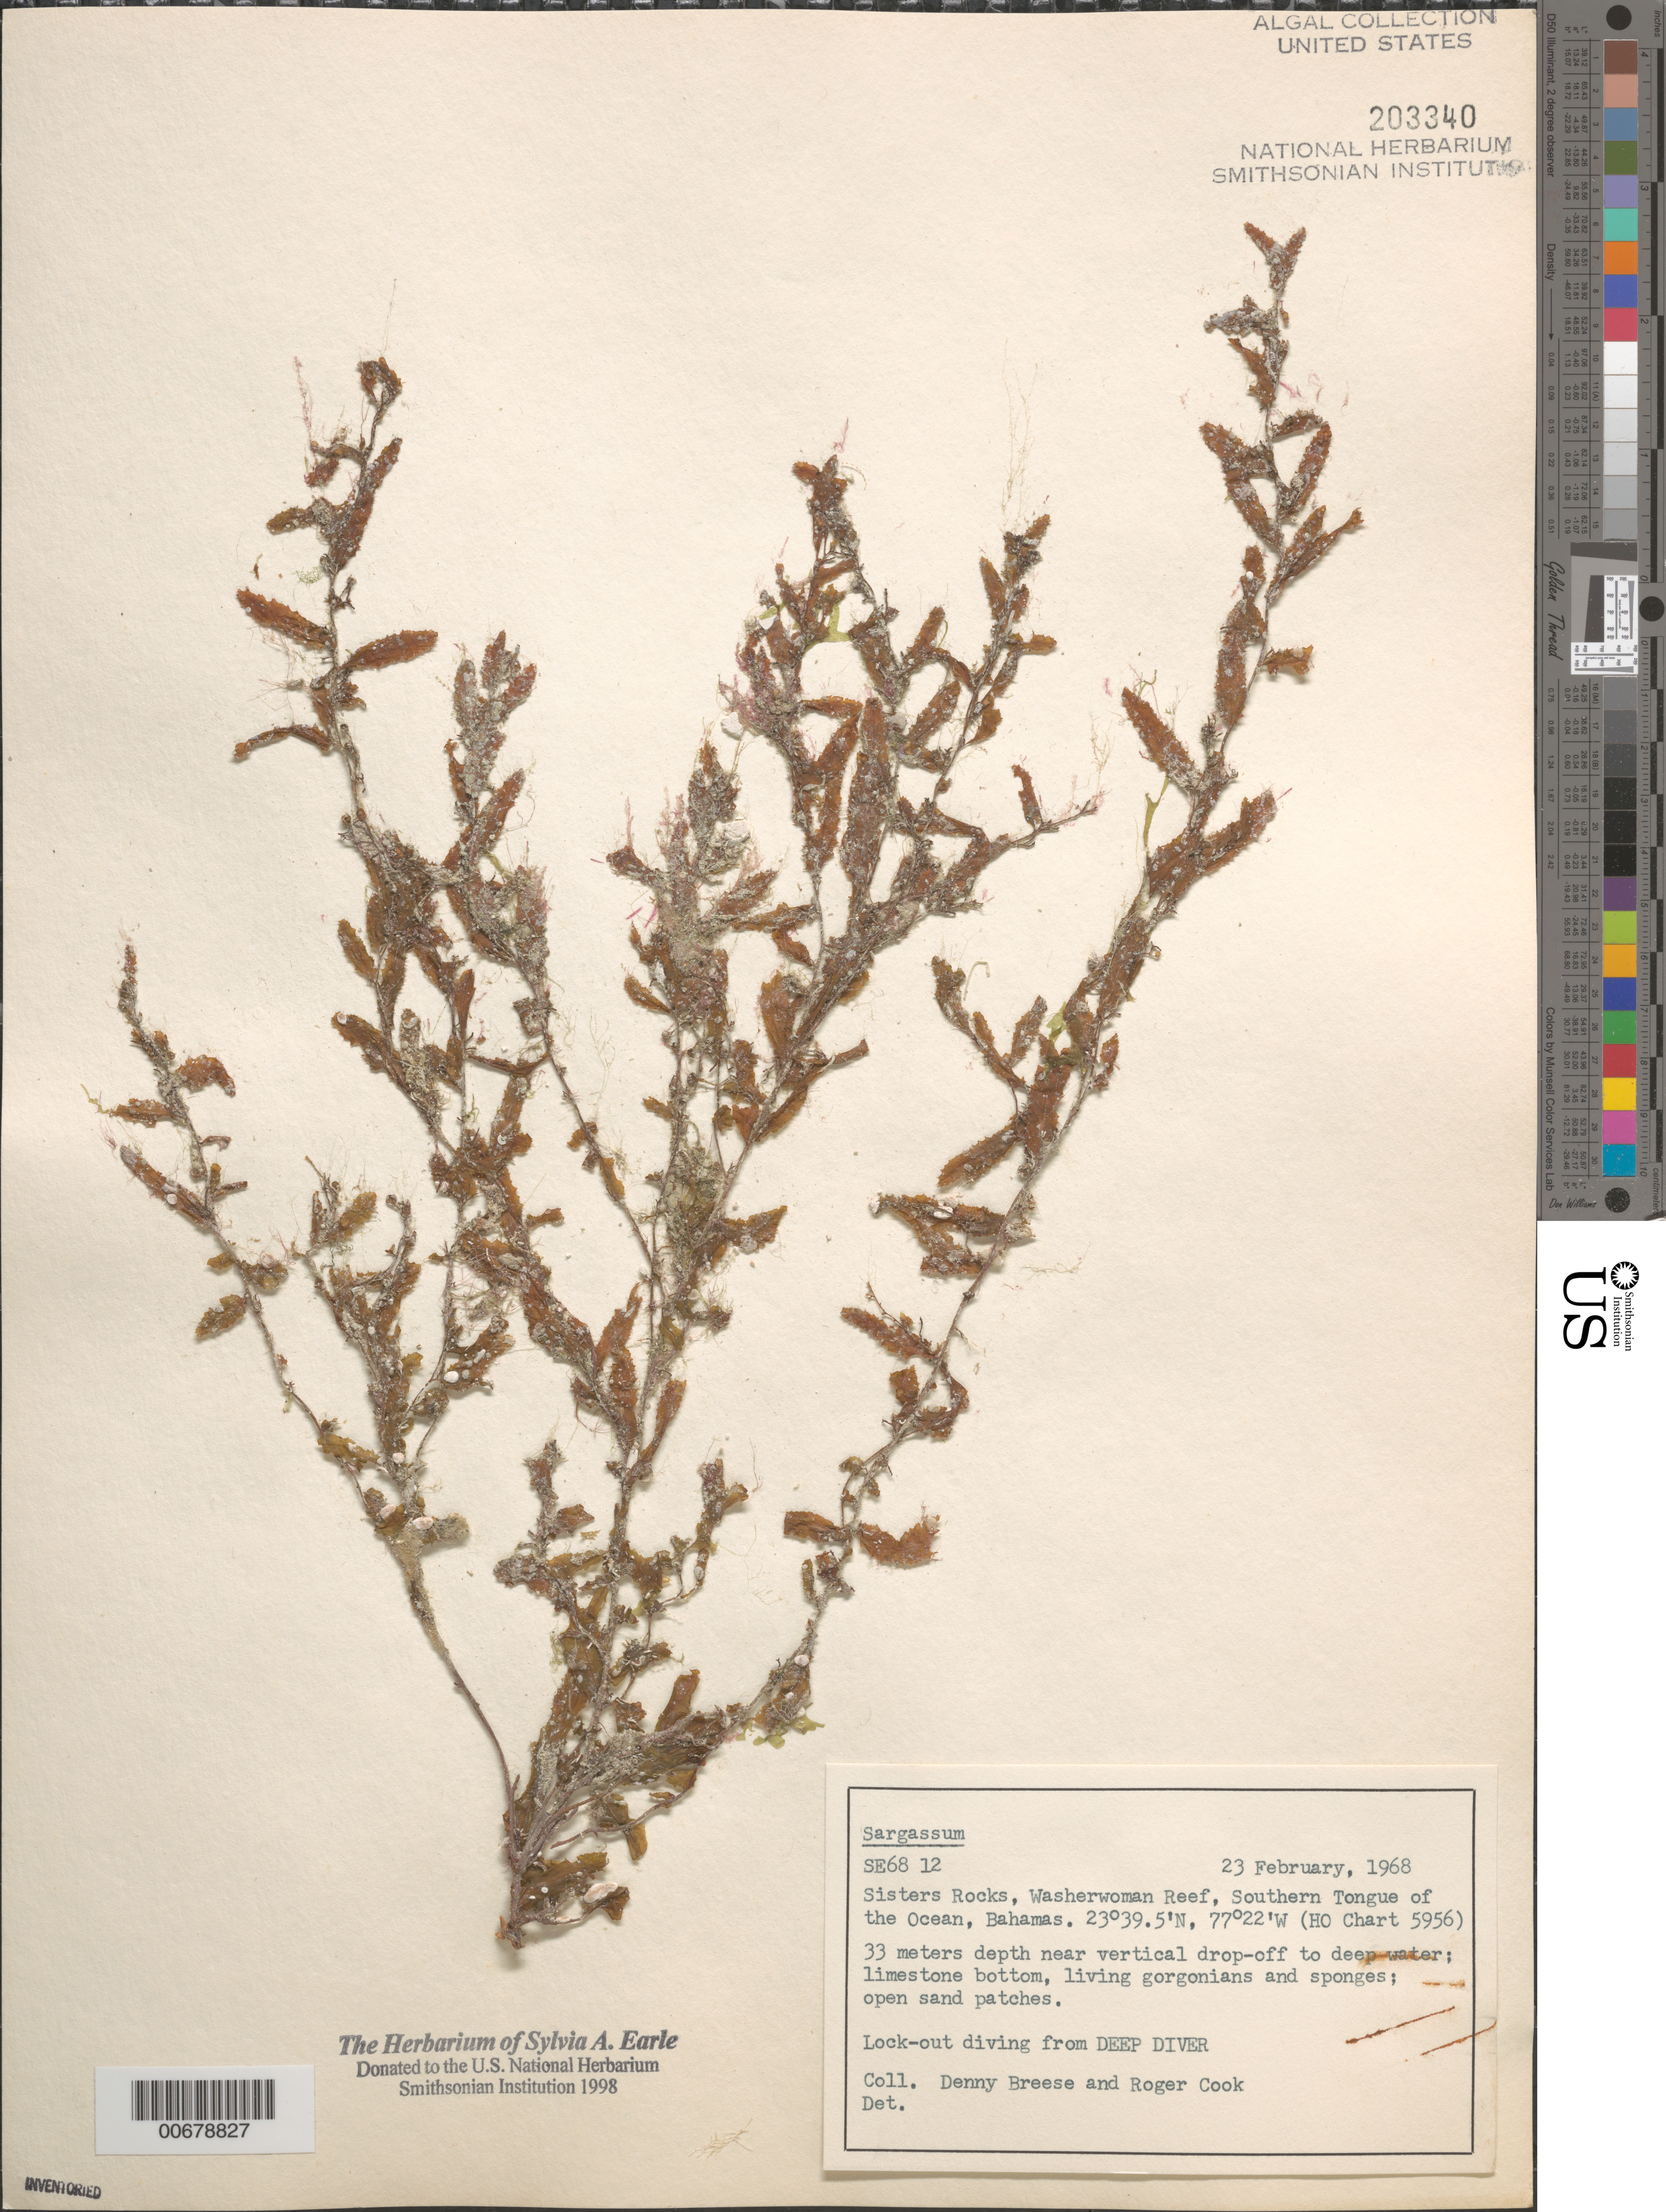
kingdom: Chromista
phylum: Ochrophyta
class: Phaeophyceae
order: Fucales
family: Sargassaceae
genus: Sargassum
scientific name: Sargassum sp.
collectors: D. Breese & R. Cook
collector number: SE 6812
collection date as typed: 23 Feb 1968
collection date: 1968-02-23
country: Bahamas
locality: Sisters Rocks, Washerwoman Reef, Southern Tongue of the Ocean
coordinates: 23 39.5' N, 77 22' W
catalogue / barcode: US 203340